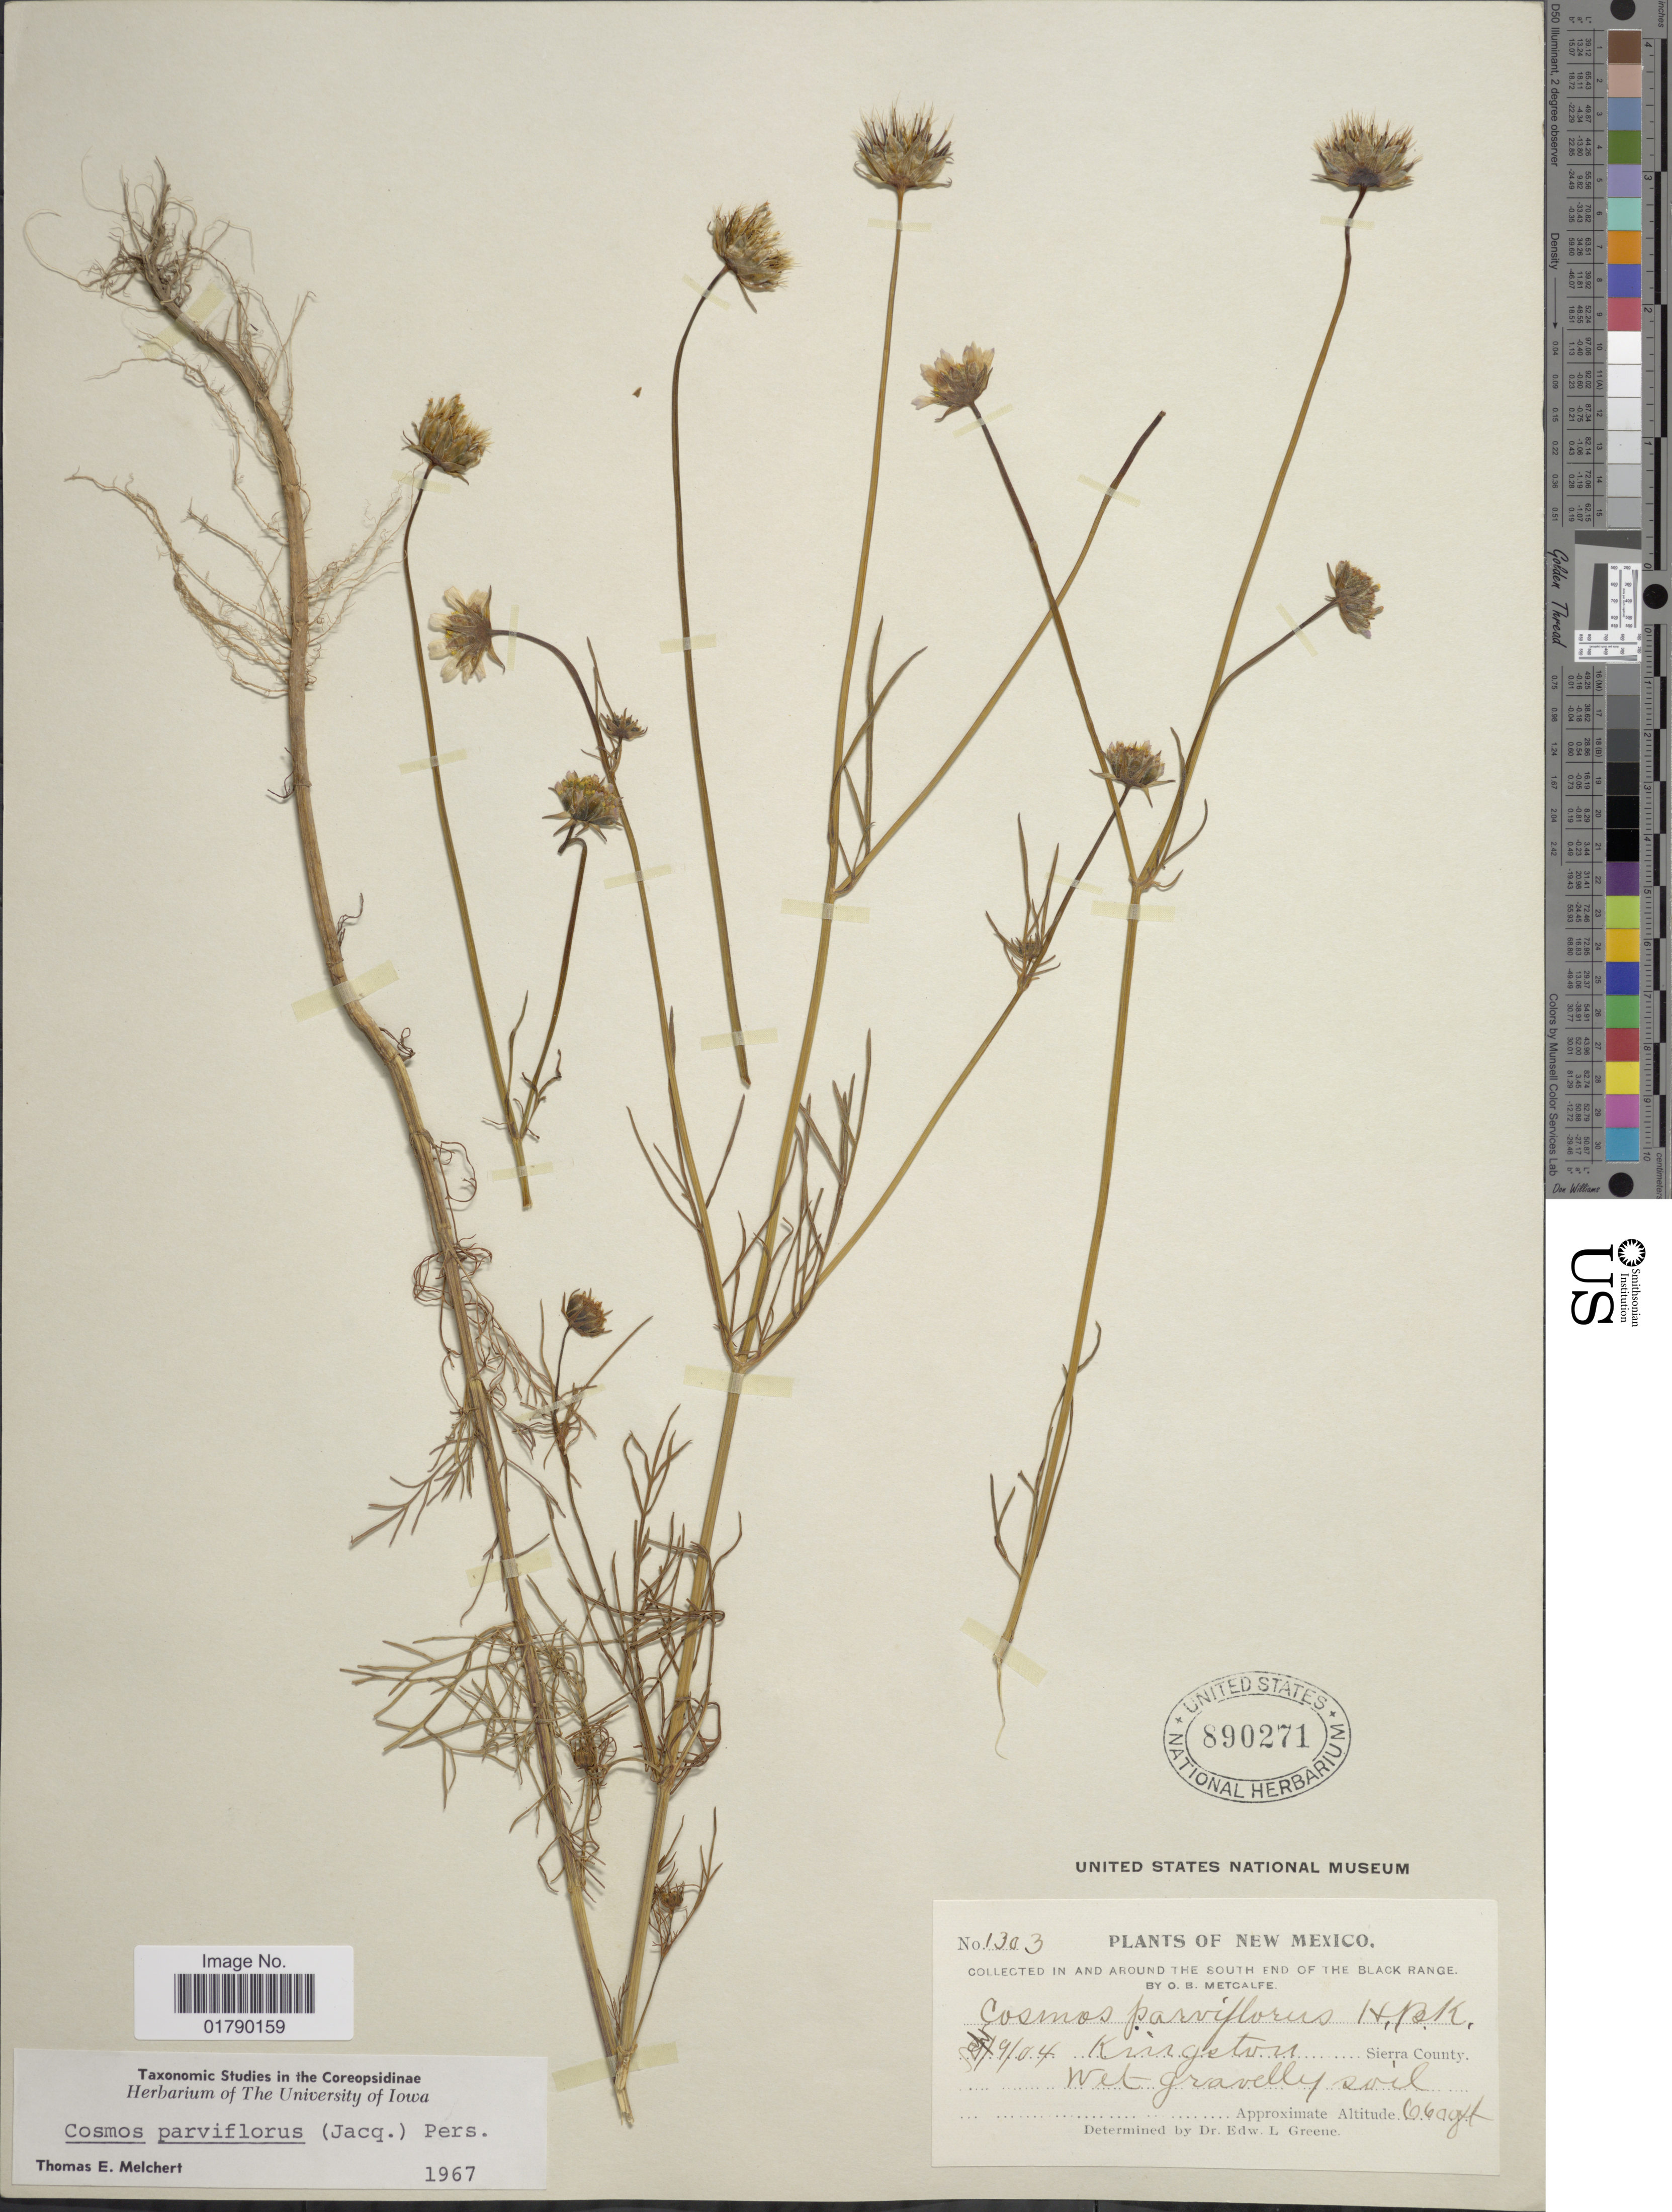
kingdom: Plantae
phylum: Tracheophyta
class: Magnoliopsida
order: Asterales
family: Asteraceae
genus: Cosmos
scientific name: Cosmos parviflorus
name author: (Jacq.) Pers.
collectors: O. B. Metcalfe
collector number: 1303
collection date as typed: Transcribed d/m/y: 9/9/4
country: United States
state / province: New Mexico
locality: The sound end of the Black Range, Kingston, Sierra County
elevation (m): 2012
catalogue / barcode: US 890271